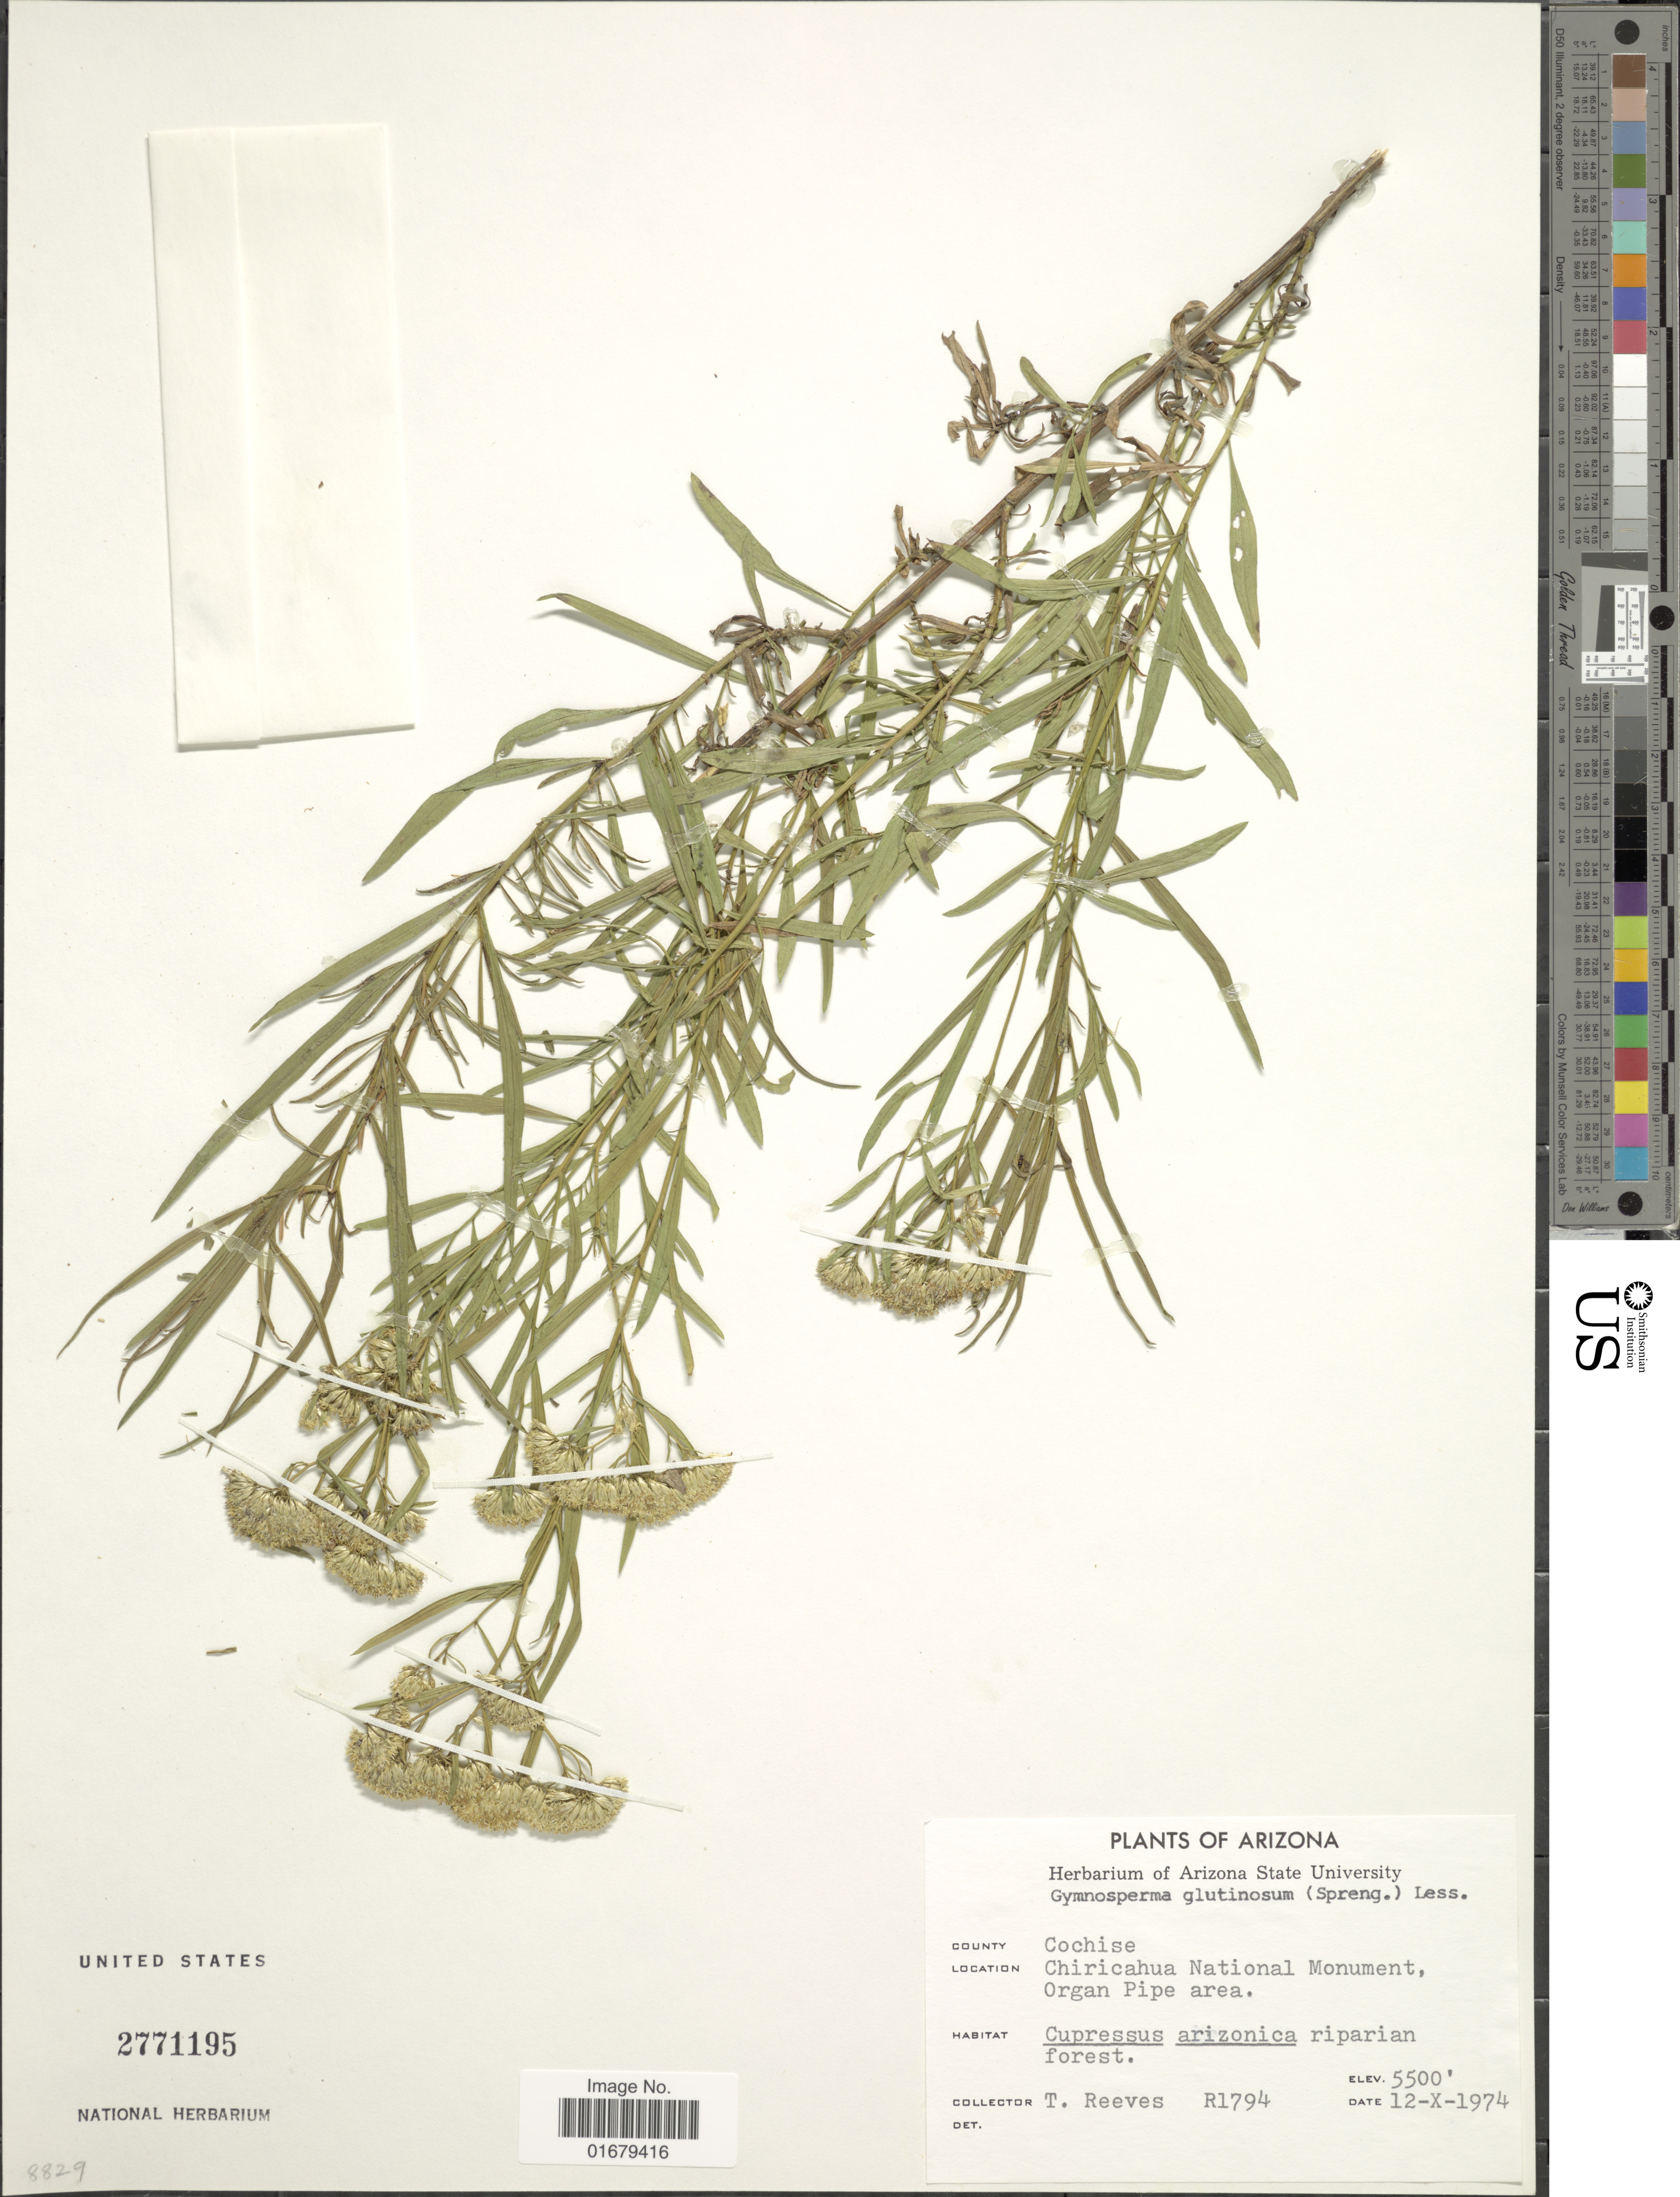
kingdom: Plantae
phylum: Tracheophyta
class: Magnoliopsida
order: Asterales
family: Asteraceae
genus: Gymnosperma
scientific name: Gymnosperma glutinosum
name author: (Spreng.) Less.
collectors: T. Reeves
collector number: R 1794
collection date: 1974-10-12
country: United States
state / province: Arizona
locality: County Cochise, Chiricahua National Monument Organ Pipe area.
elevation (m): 1676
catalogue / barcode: US 2771195